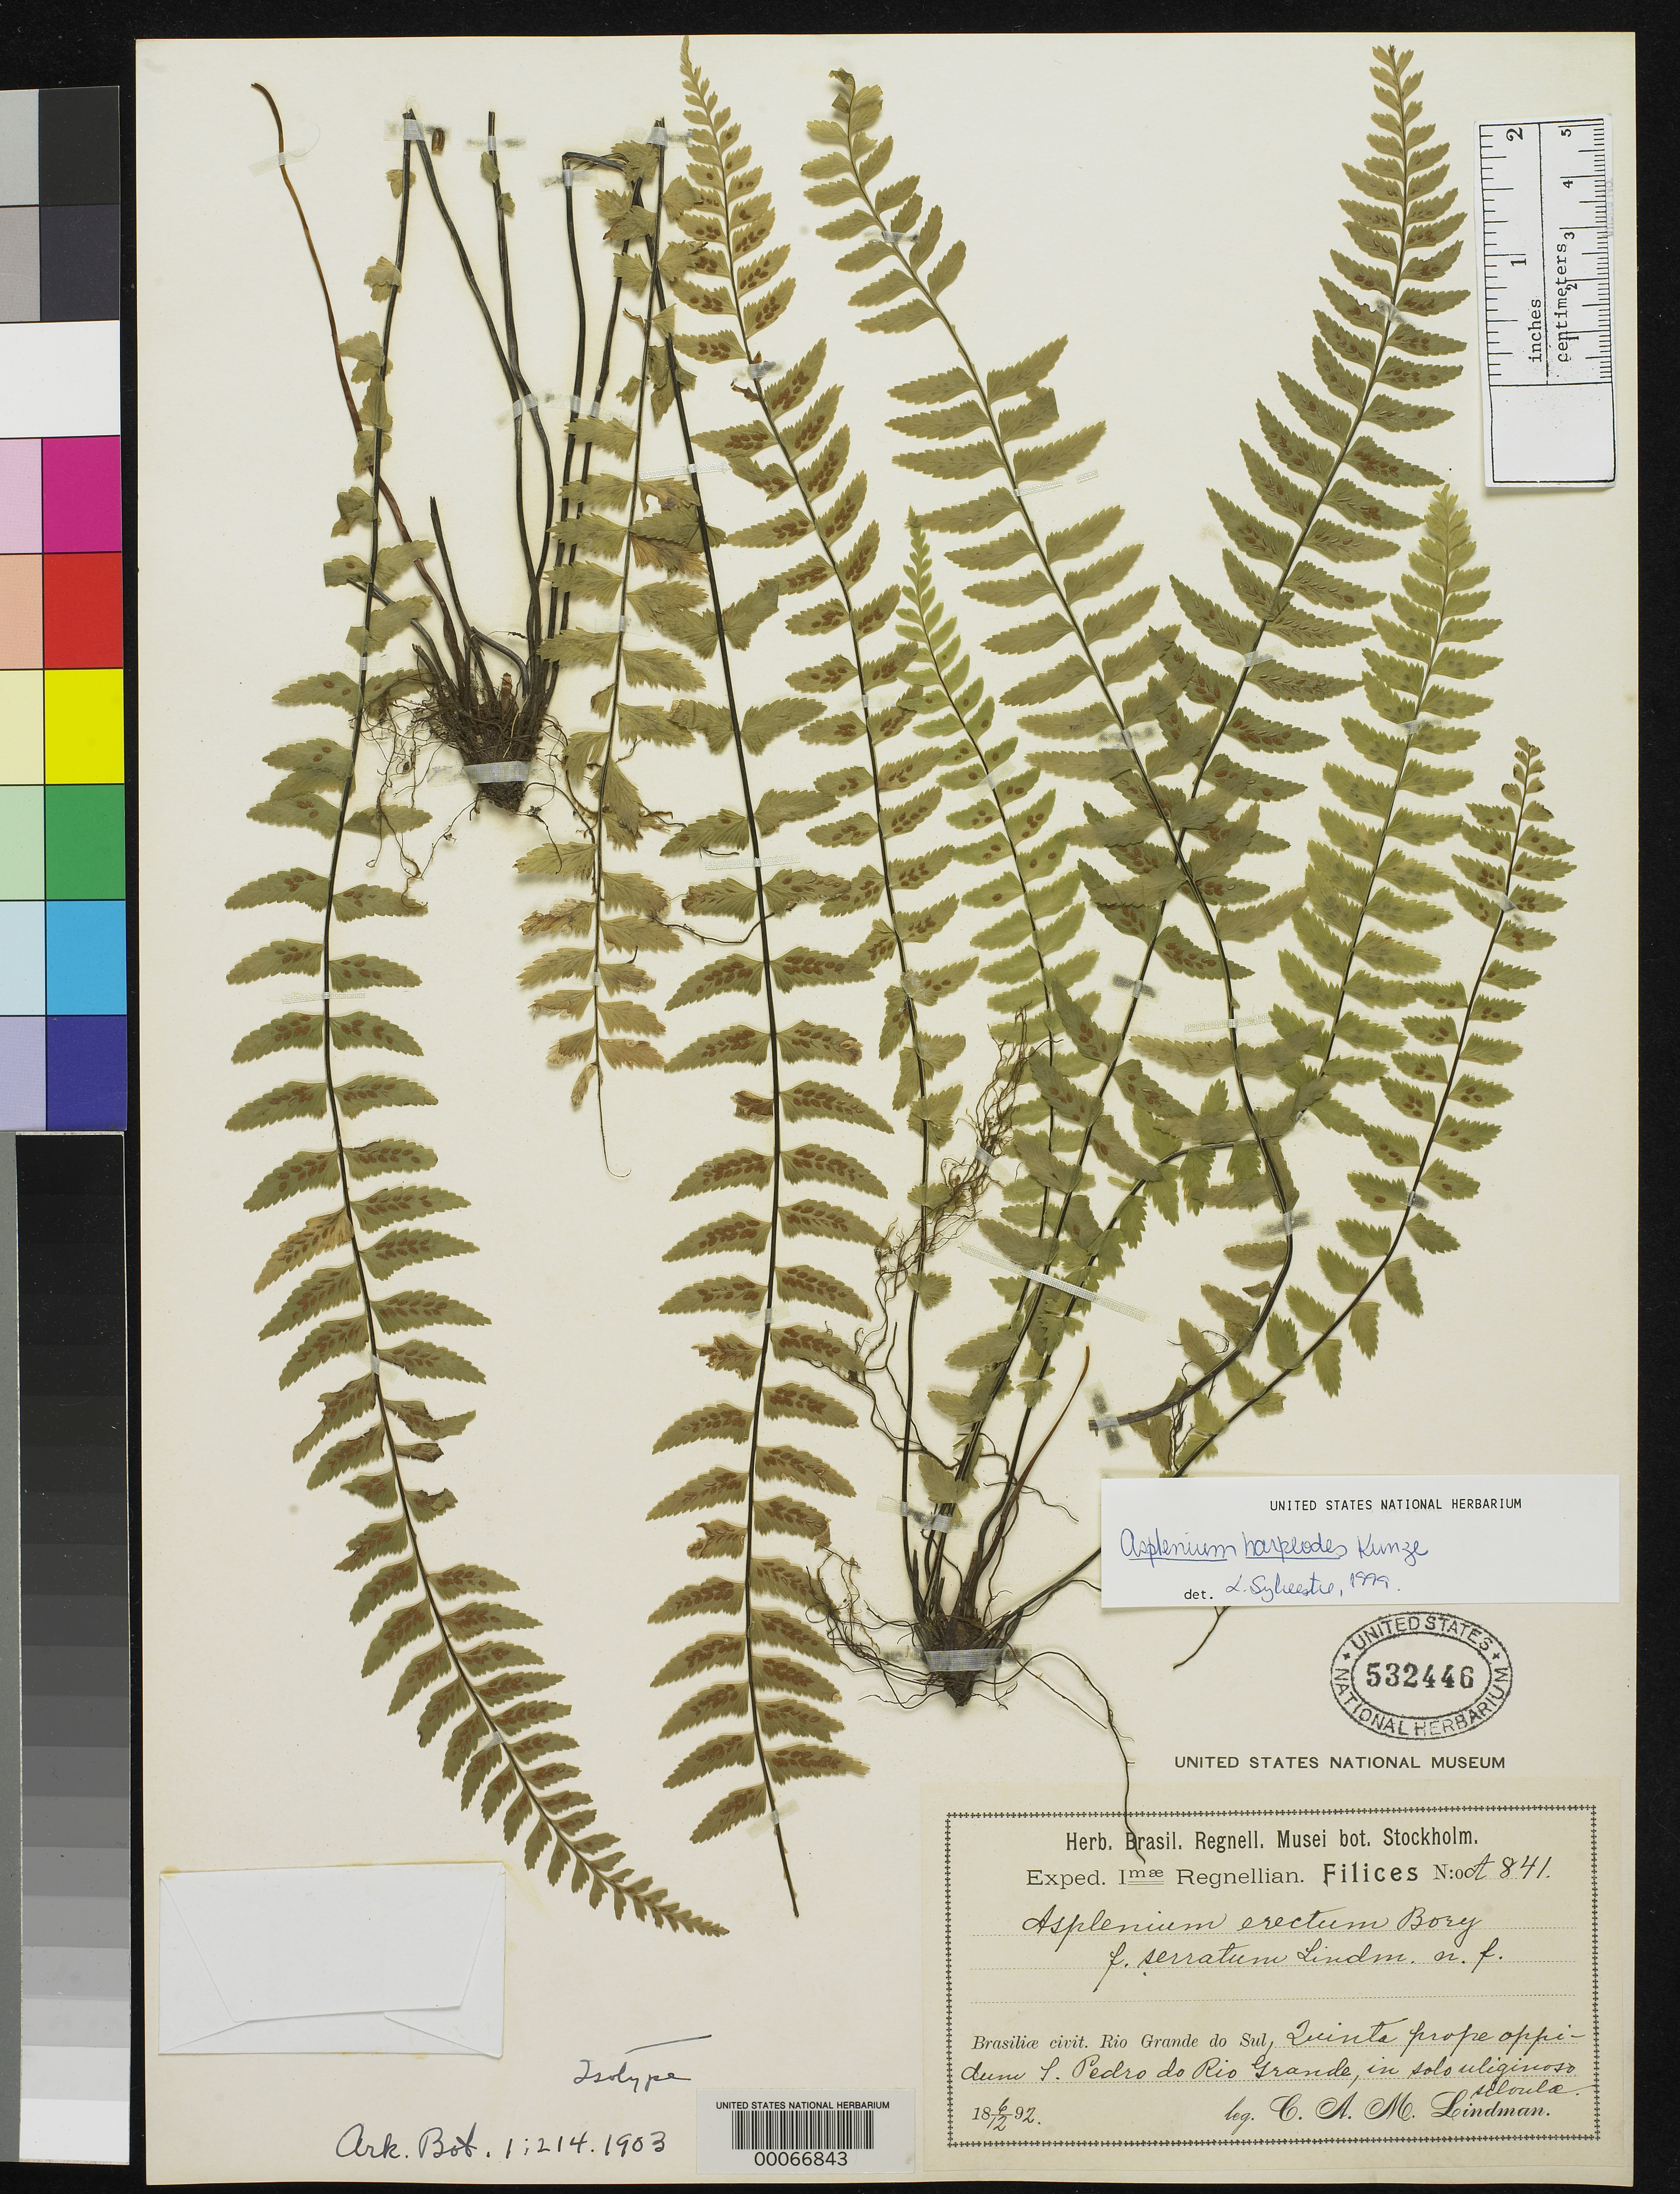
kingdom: Plantae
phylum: Tracheophyta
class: Polypodiopsida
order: Polypodiales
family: Aspleniaceae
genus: Asplenium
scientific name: Asplenium erectum f. serratum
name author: Lindm.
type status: Type Collection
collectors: C. A. M. Lindman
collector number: A841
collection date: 1892-12-06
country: Brazil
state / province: Rio Grande do Sul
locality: Quite prope Oppidum S. Pedro do Rio Grande.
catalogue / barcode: US 532446